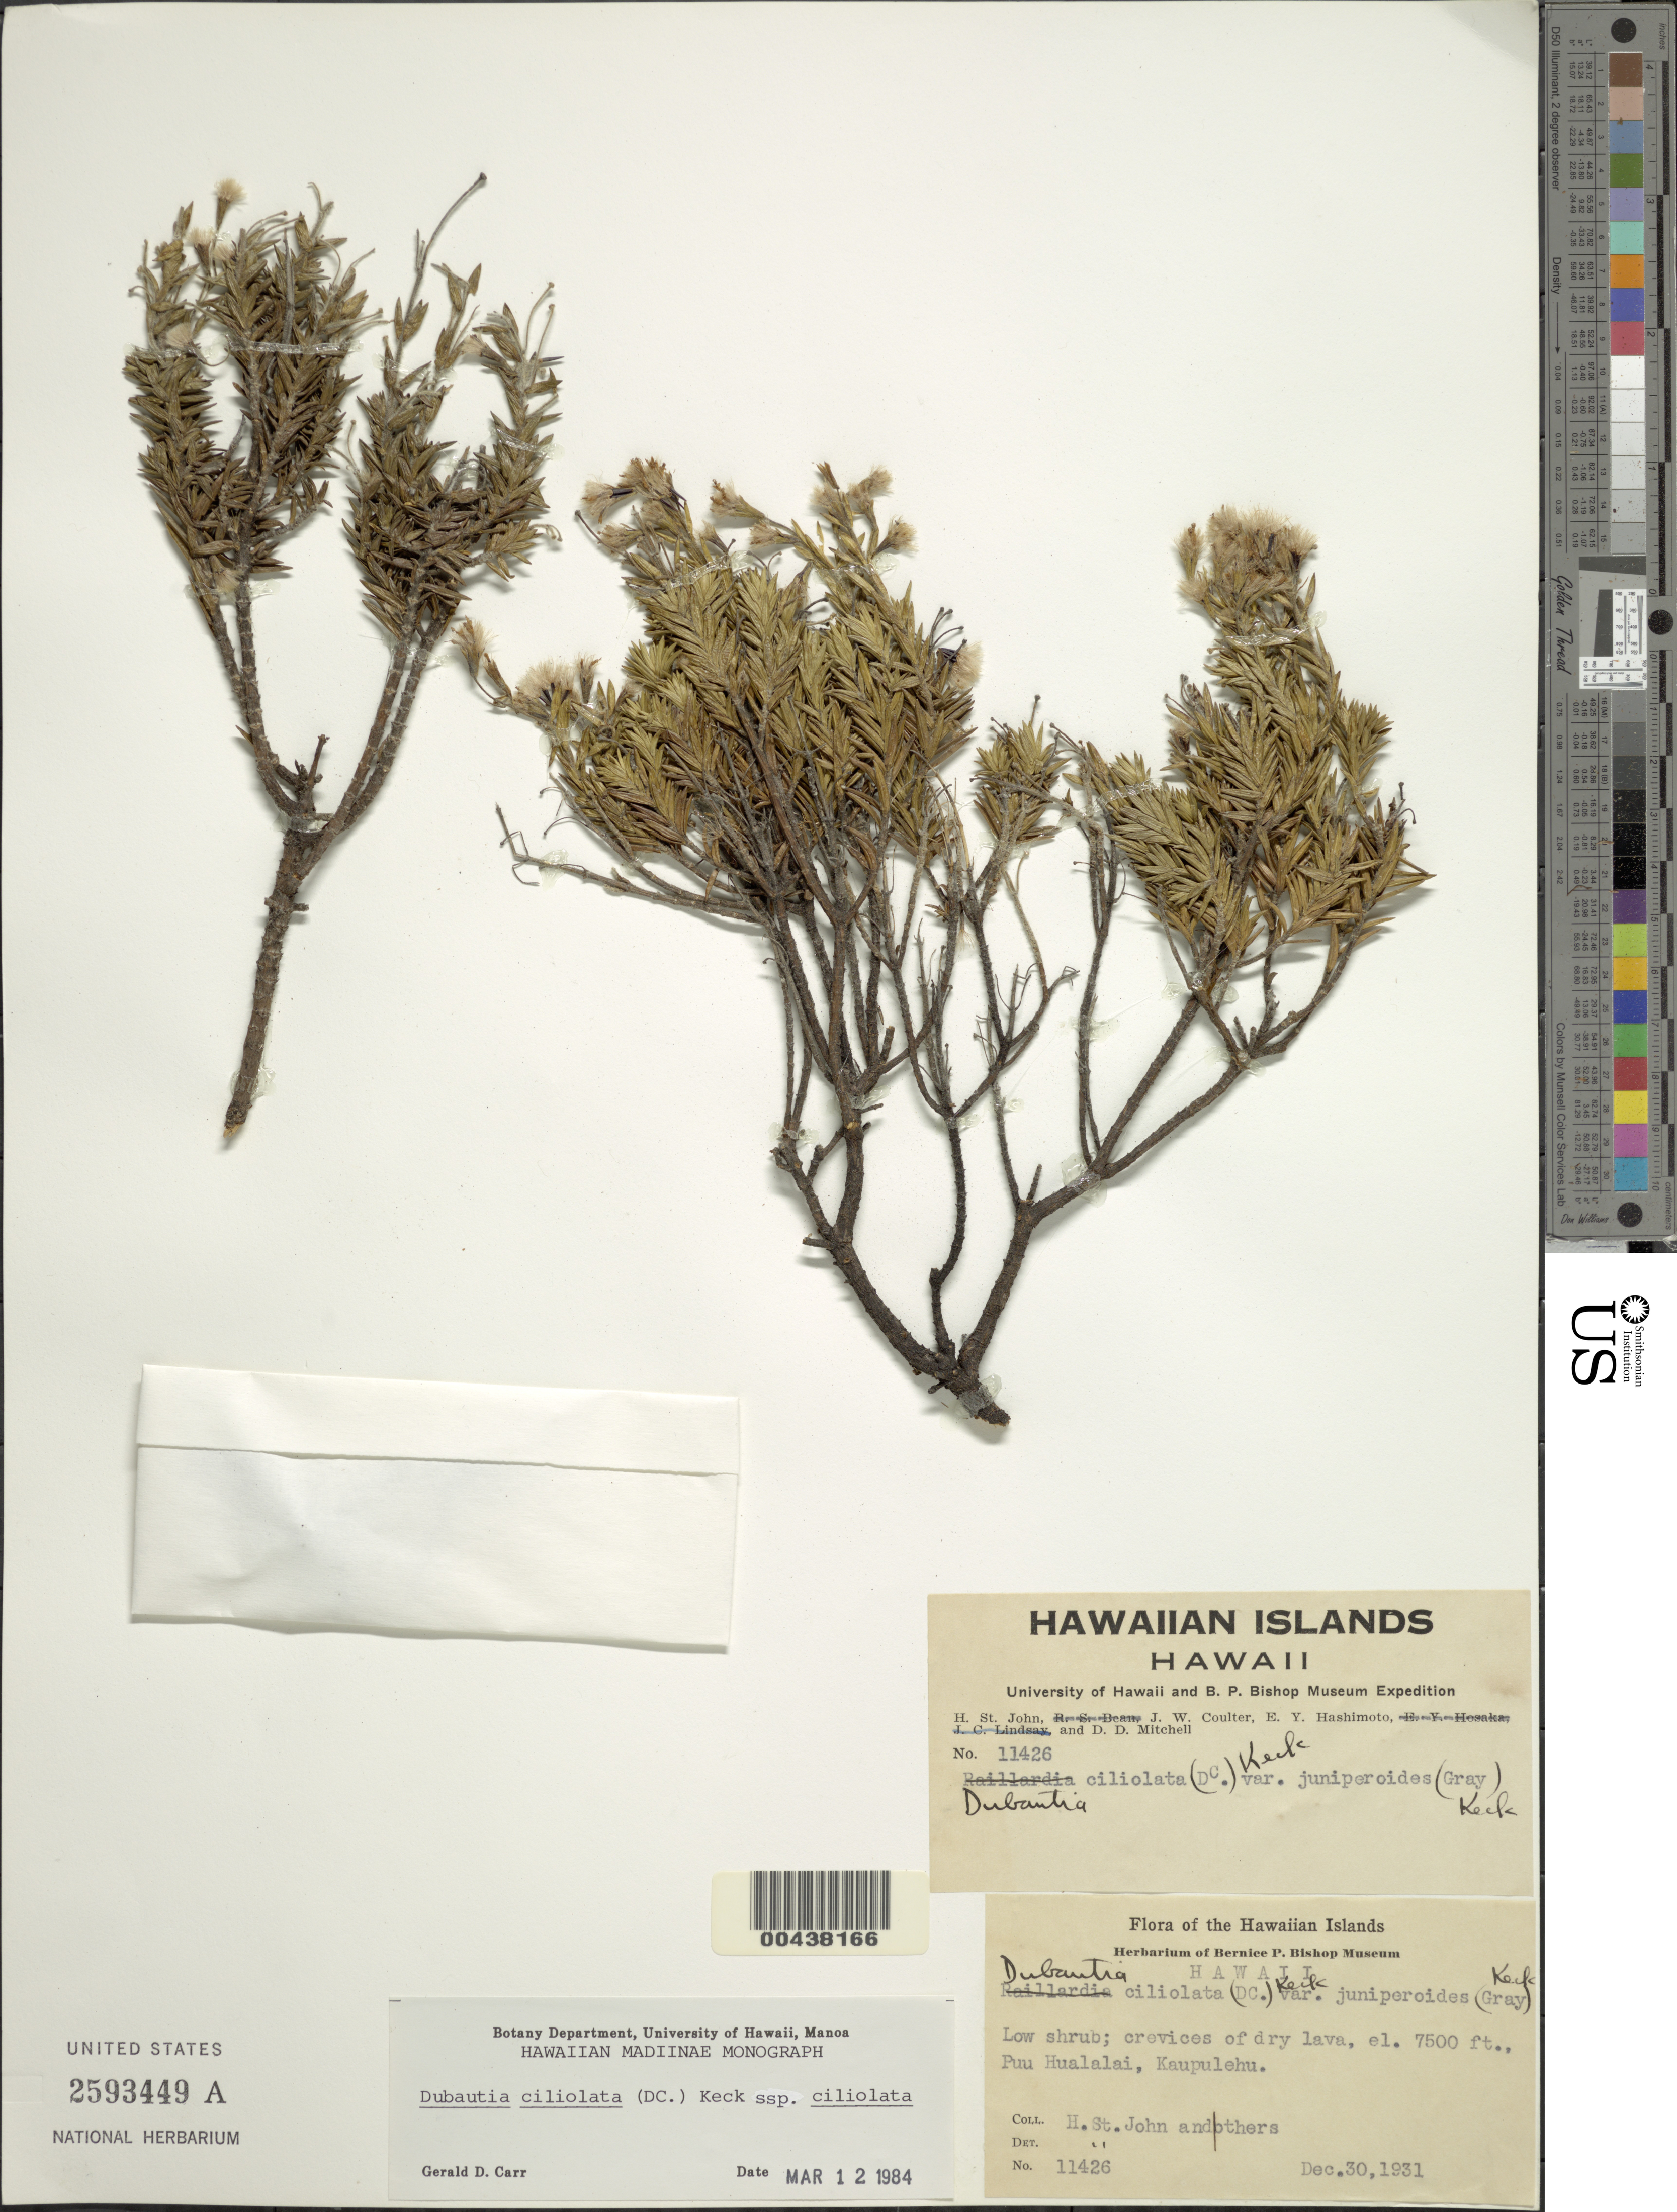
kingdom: Plantae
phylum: Tracheophyta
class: Magnoliopsida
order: Asterales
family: Asteraceae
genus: Dubautia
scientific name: Dubautia ciliolata subsp. ciliolata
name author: (DC.) D.D. Keck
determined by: Carr, G. D.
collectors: H. St. John, J. W. Coulter, E. Hashimoto & D. D. Mitchell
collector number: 11426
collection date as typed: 30 Dec 1931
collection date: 1931-12-30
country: United States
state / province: Hawaii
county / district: Hawaii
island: Hawaii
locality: Puu Hualalai, Kaupulehu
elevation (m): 2286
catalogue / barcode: US 2593449A